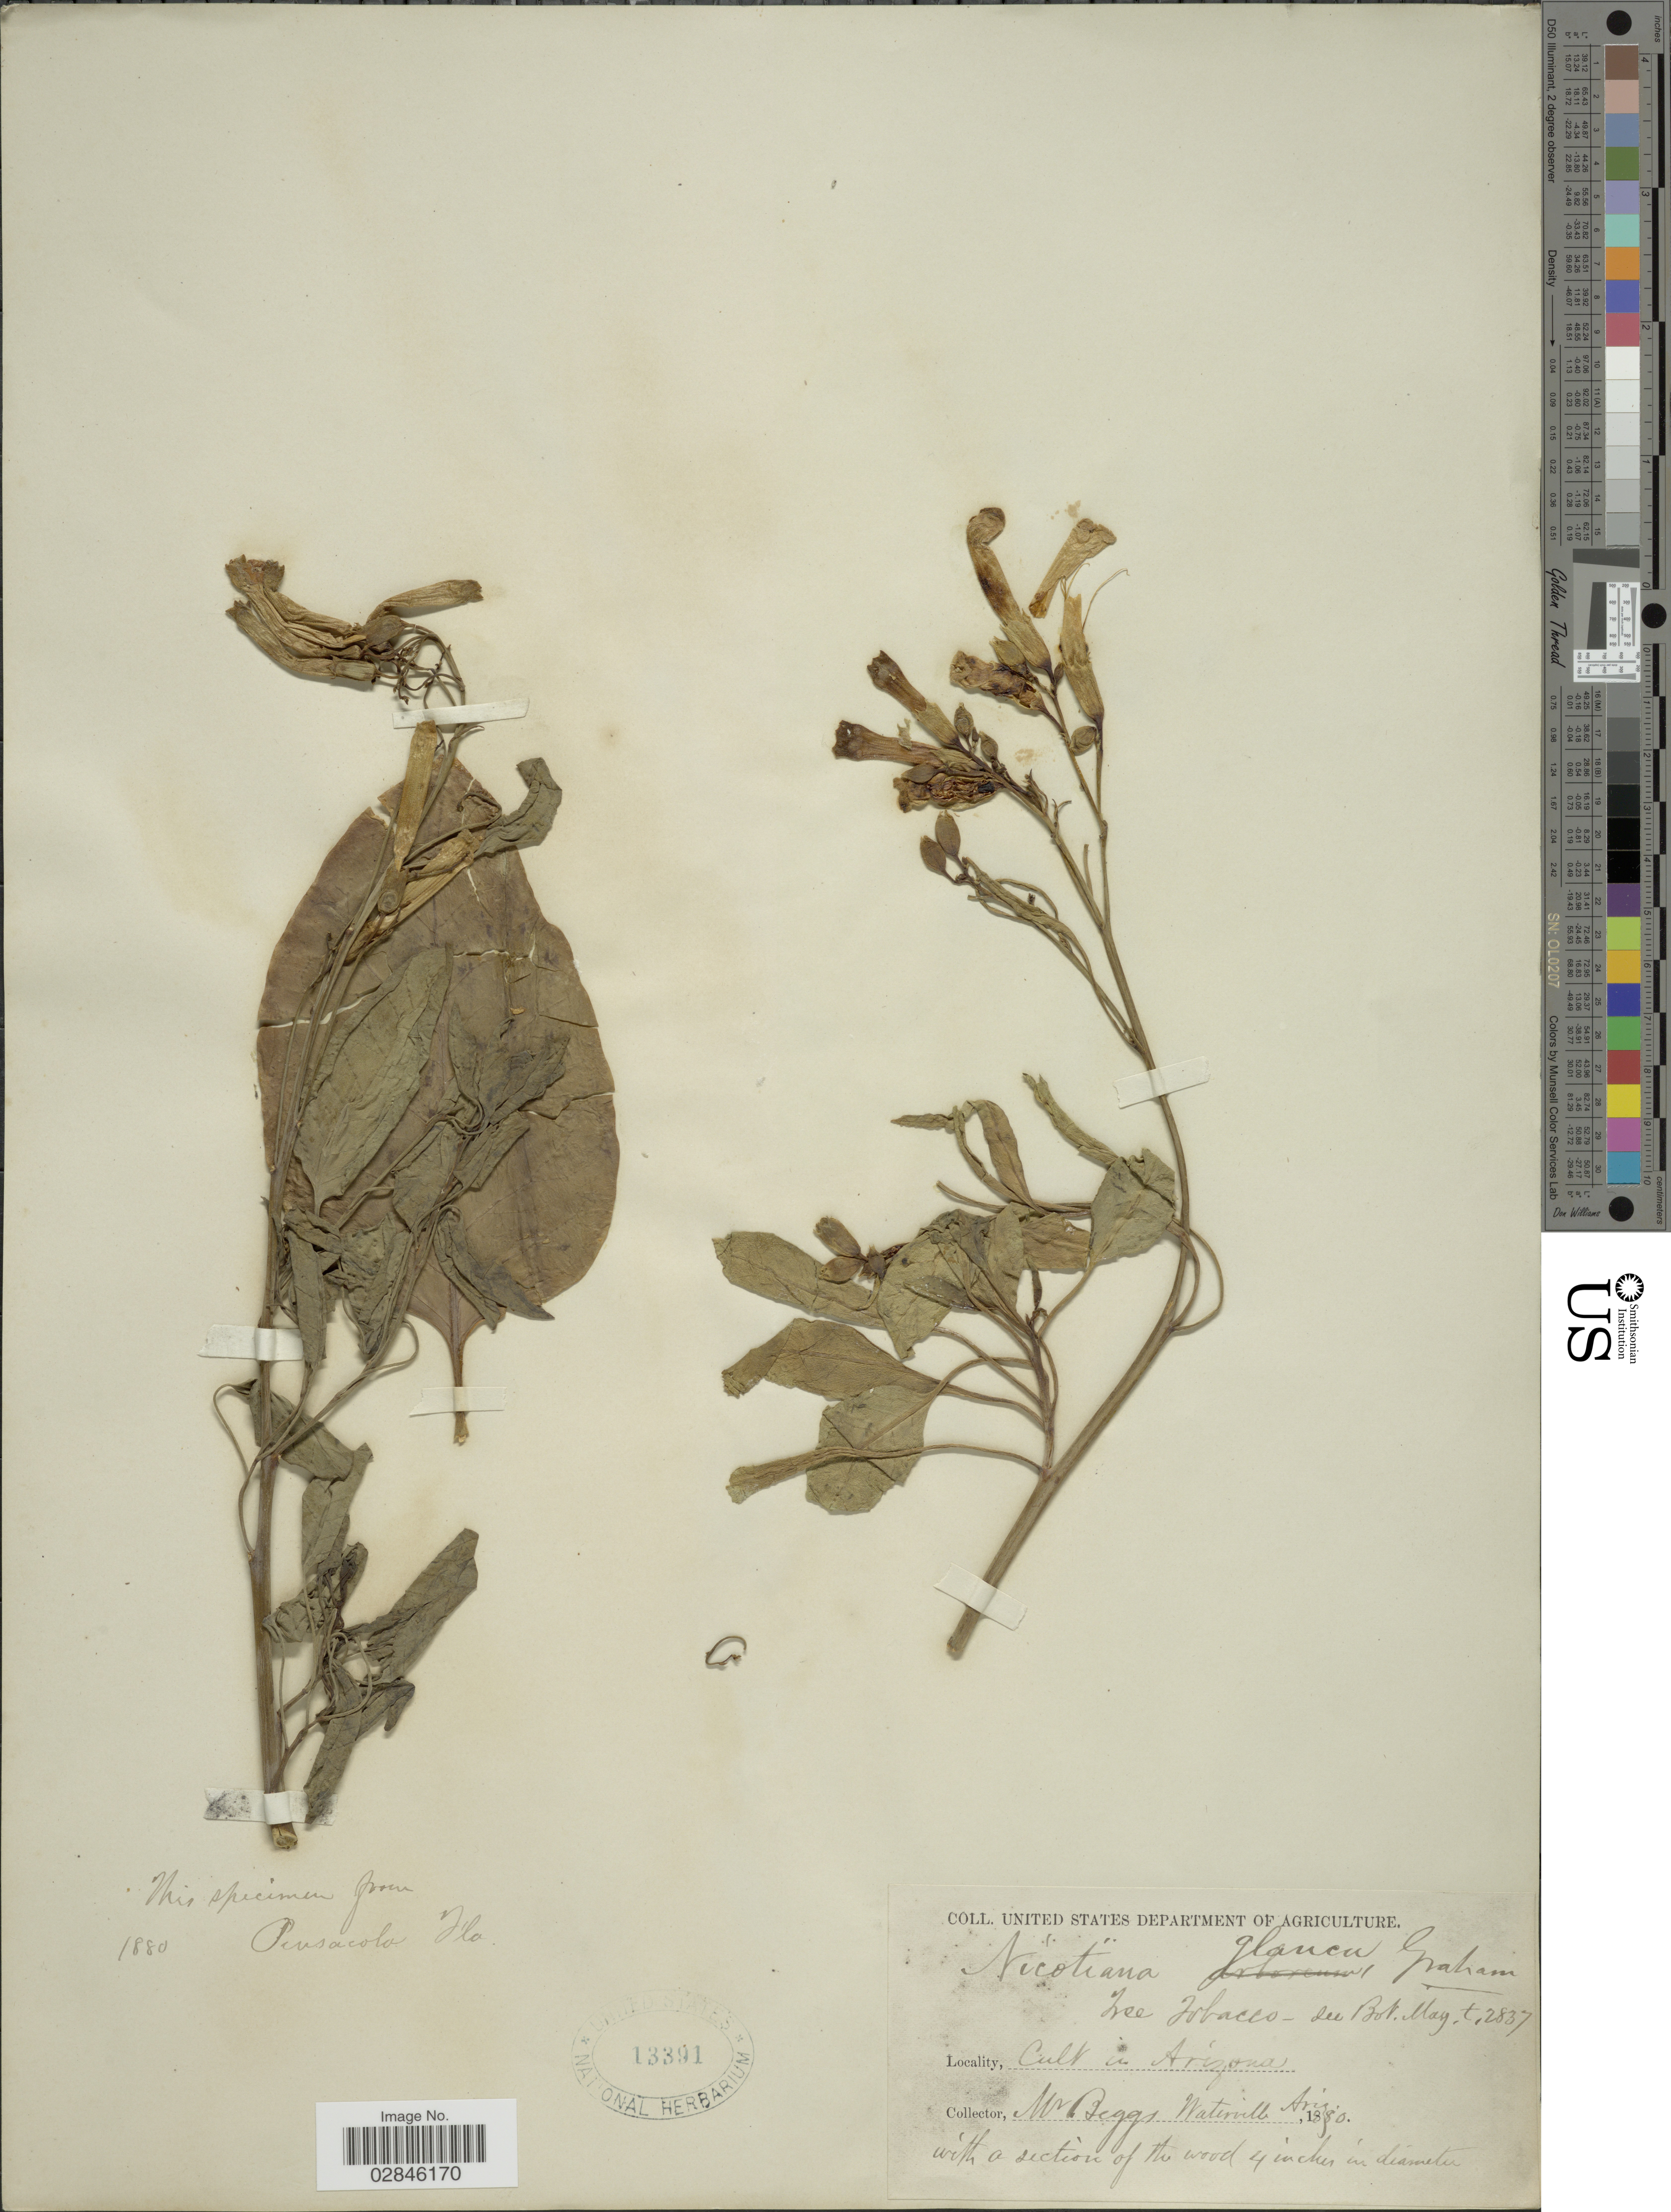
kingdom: Plantae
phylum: Tracheophyta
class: Magnoliopsida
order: Solanales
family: Solanaceae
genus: Nicotiana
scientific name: Nicotiana glauca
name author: Graham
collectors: -. Beggs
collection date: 1880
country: United States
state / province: Arizona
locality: Waterville, Ariz.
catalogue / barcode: US 13391